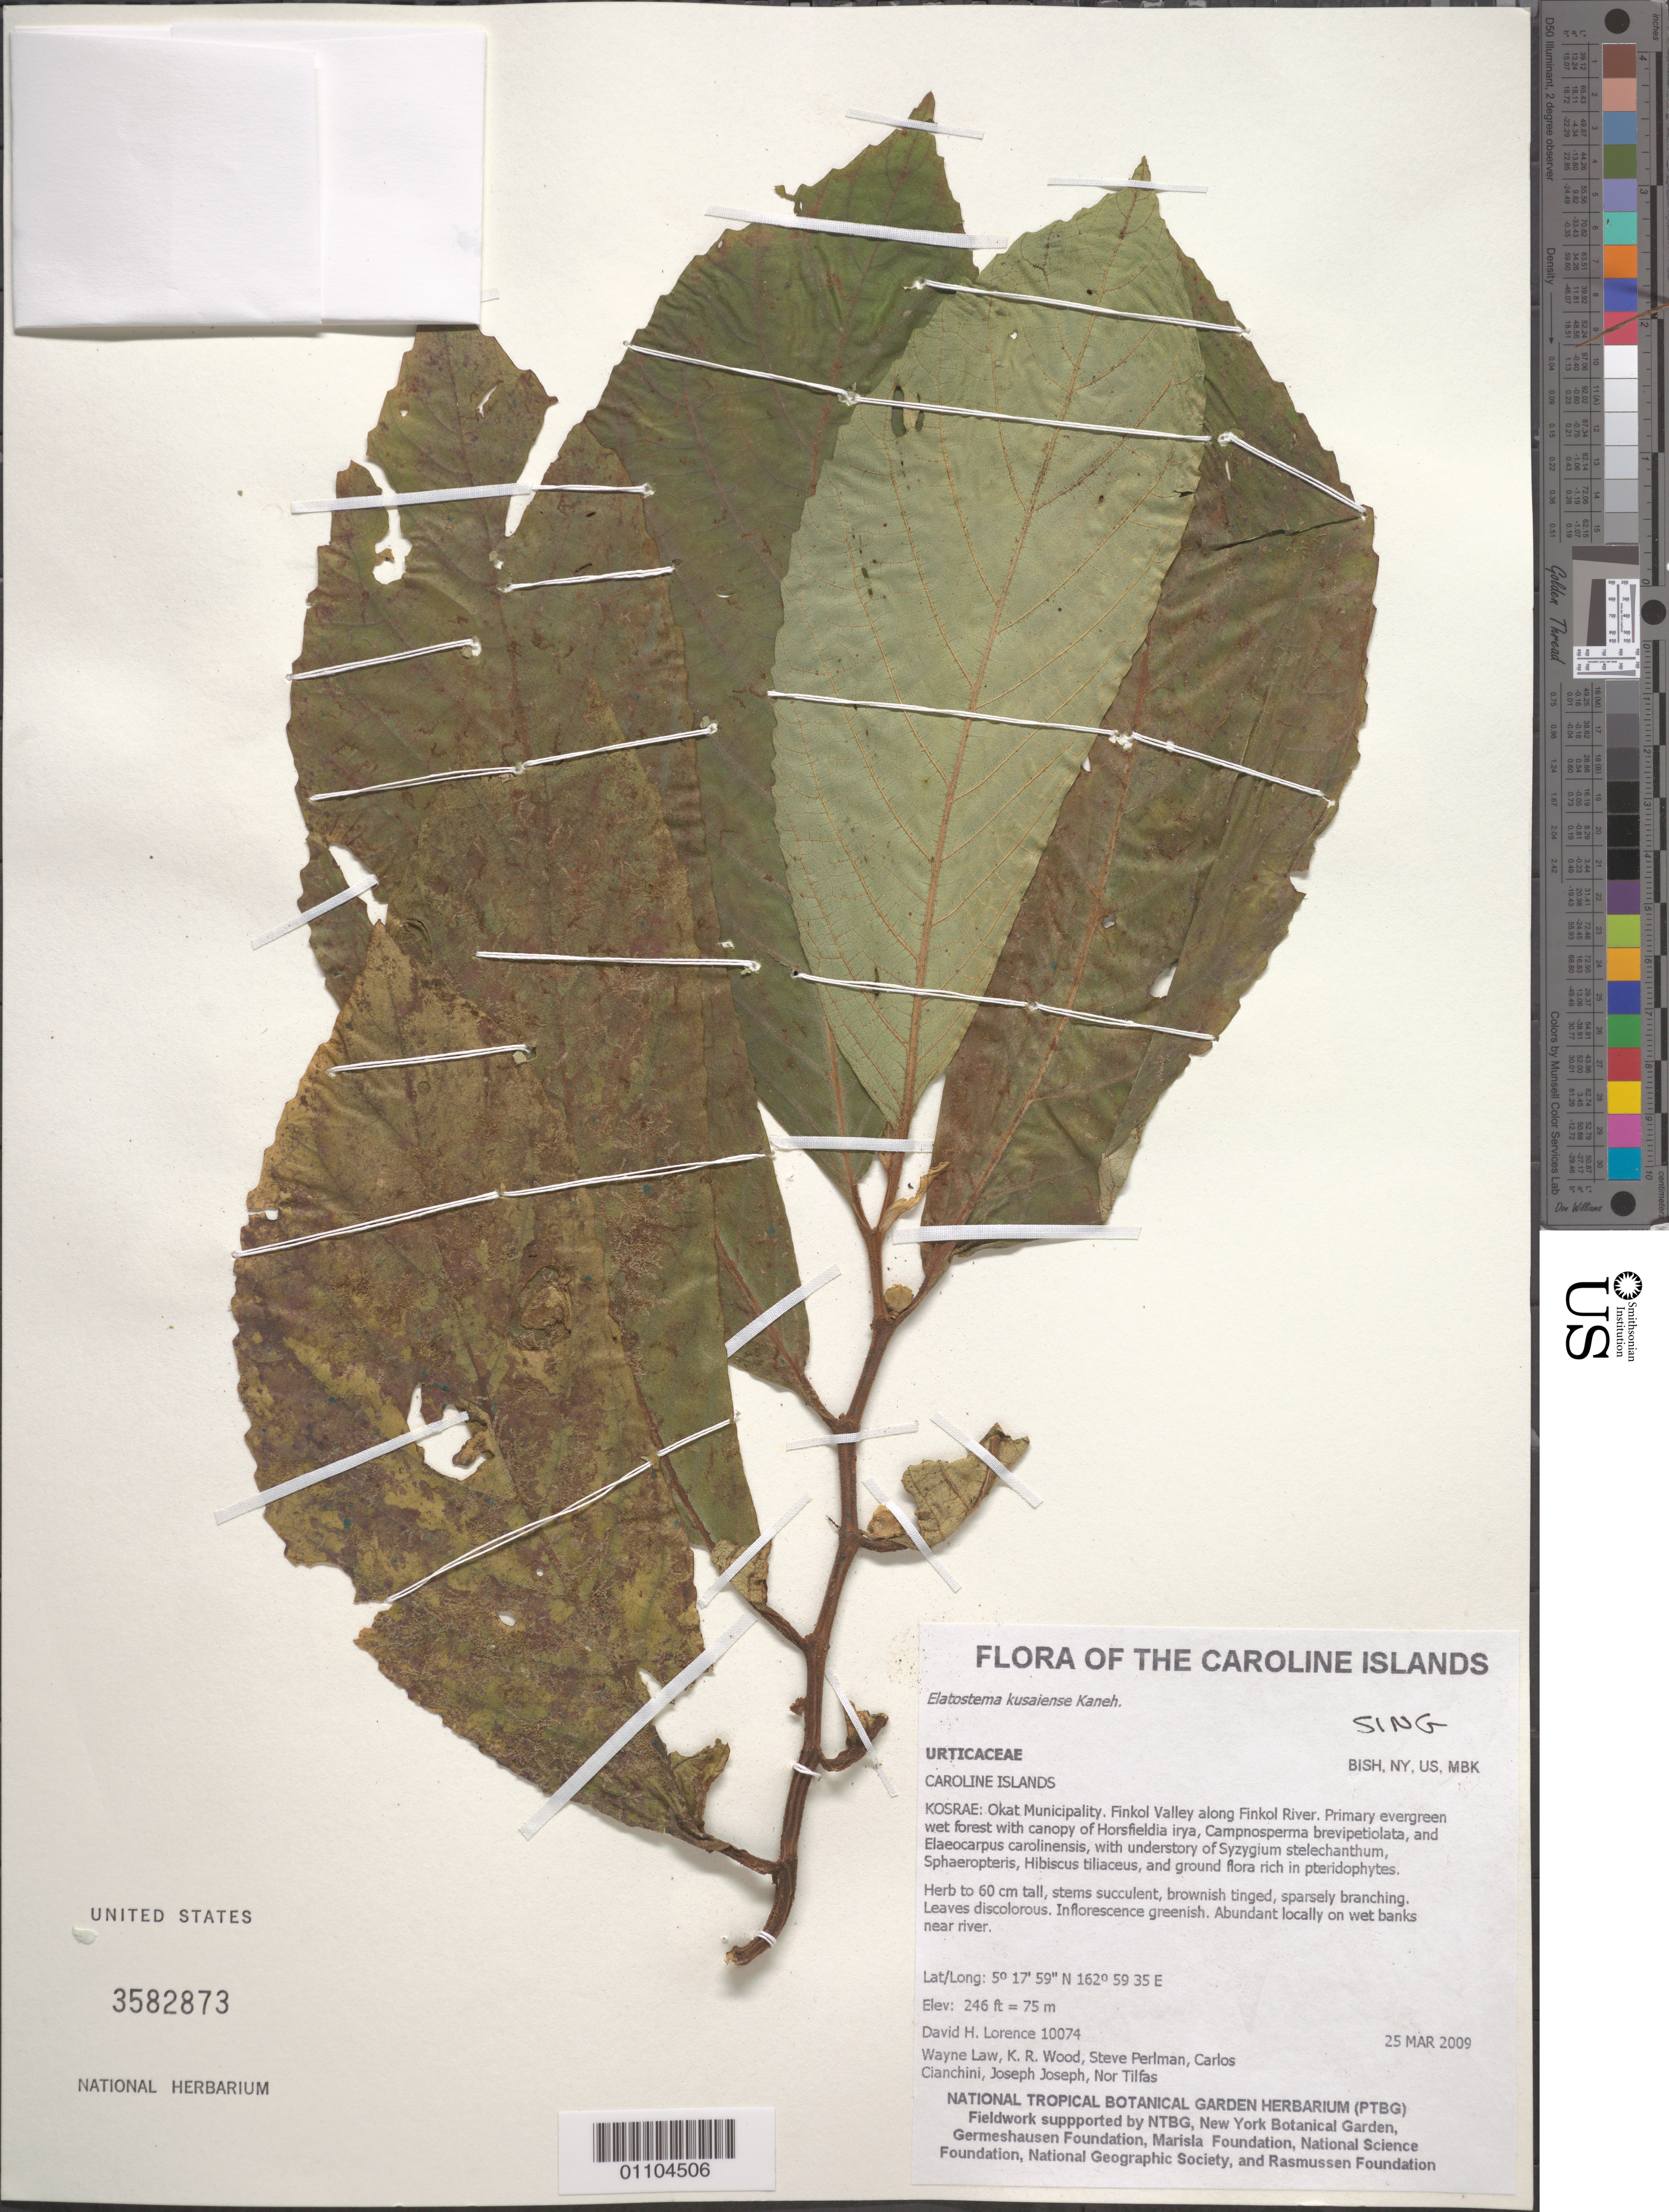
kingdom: Plantae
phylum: Tracheophyta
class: Magnoliopsida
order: Rosales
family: Urticaceae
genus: Elatostema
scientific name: Elatostema kusaiense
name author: Kaneh.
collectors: D. Lorence, K. R. Wood, S. P. Perlman, C. Cianchini, Joseph, J. & N. Tilfas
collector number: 10074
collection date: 2009-03-25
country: Micronesia, Federated States of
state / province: Kosrae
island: Kosrae [Kusaie]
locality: Finkol Valley along Finkol River, Okat Muncipality, Kosrae.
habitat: Primary evergreen west forest with canopy. Abundant locally on wet banks near river.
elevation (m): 75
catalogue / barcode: US 3582873